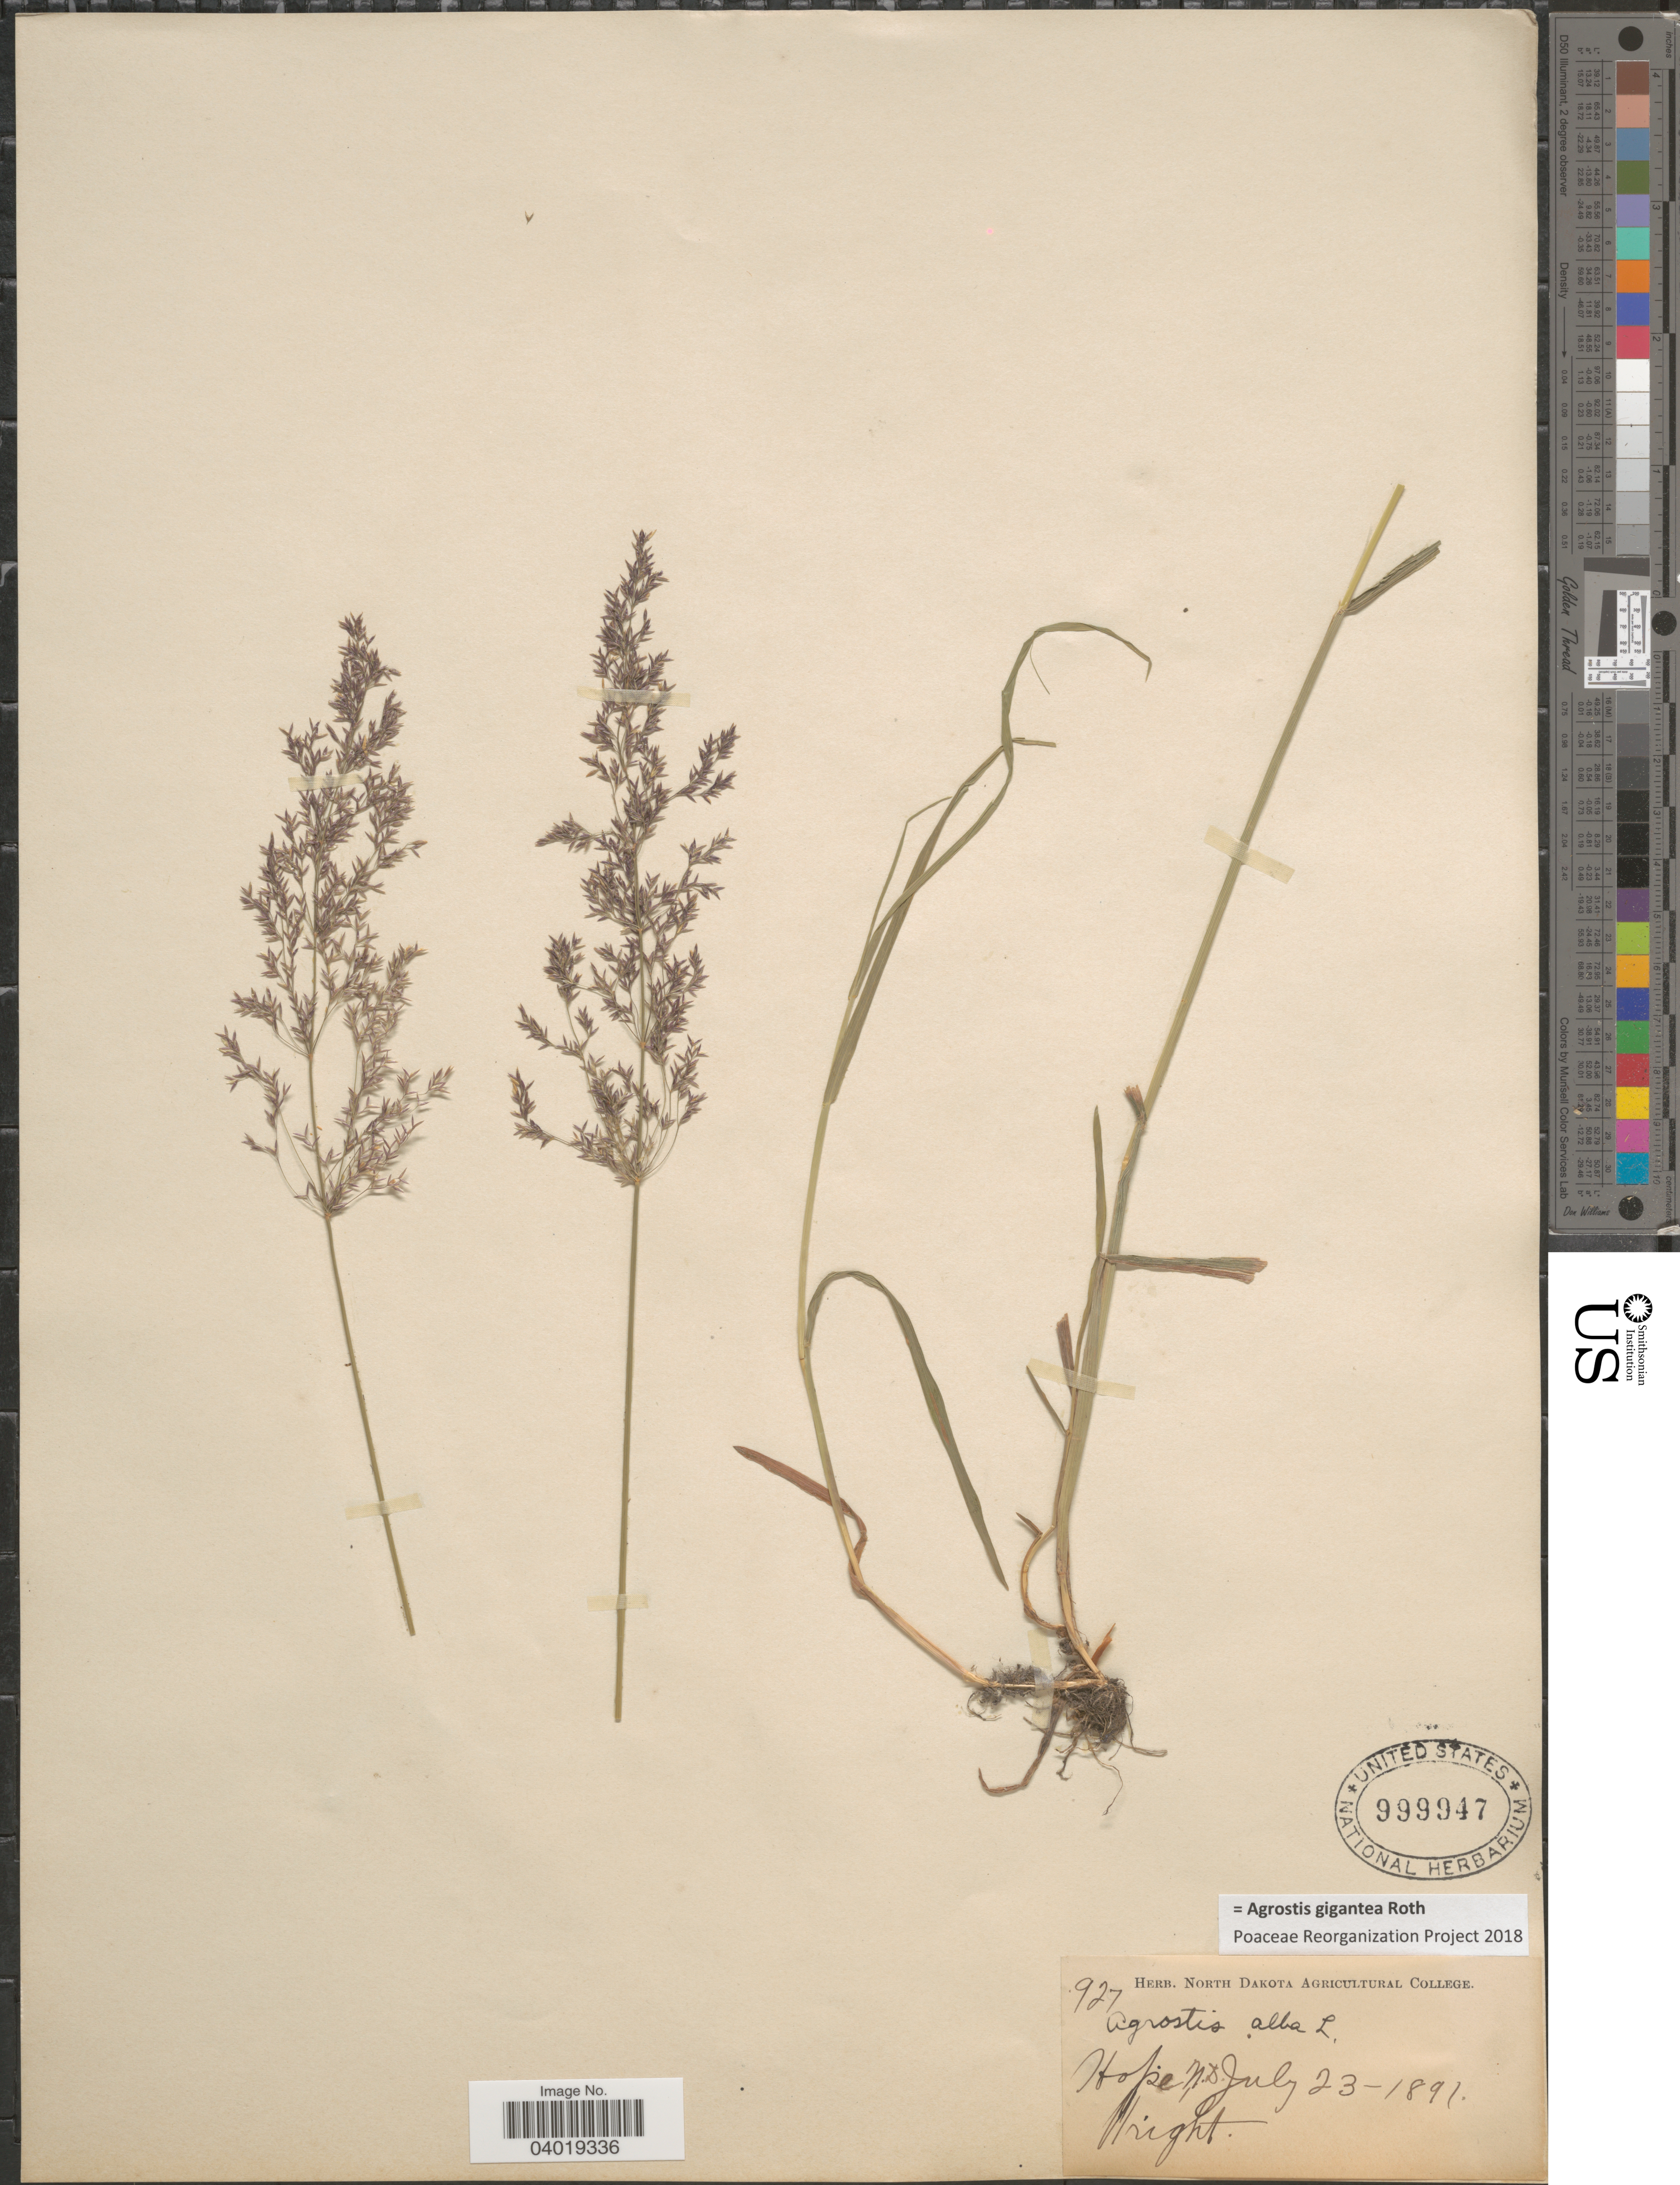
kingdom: Plantae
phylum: Tracheophyta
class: Liliopsida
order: Poales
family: Poaceae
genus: Agrostis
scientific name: Agrostis gigantea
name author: Roth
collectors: Wright, --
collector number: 927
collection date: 1891-07-23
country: United States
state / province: North Dakota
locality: Hope.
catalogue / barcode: US 999947